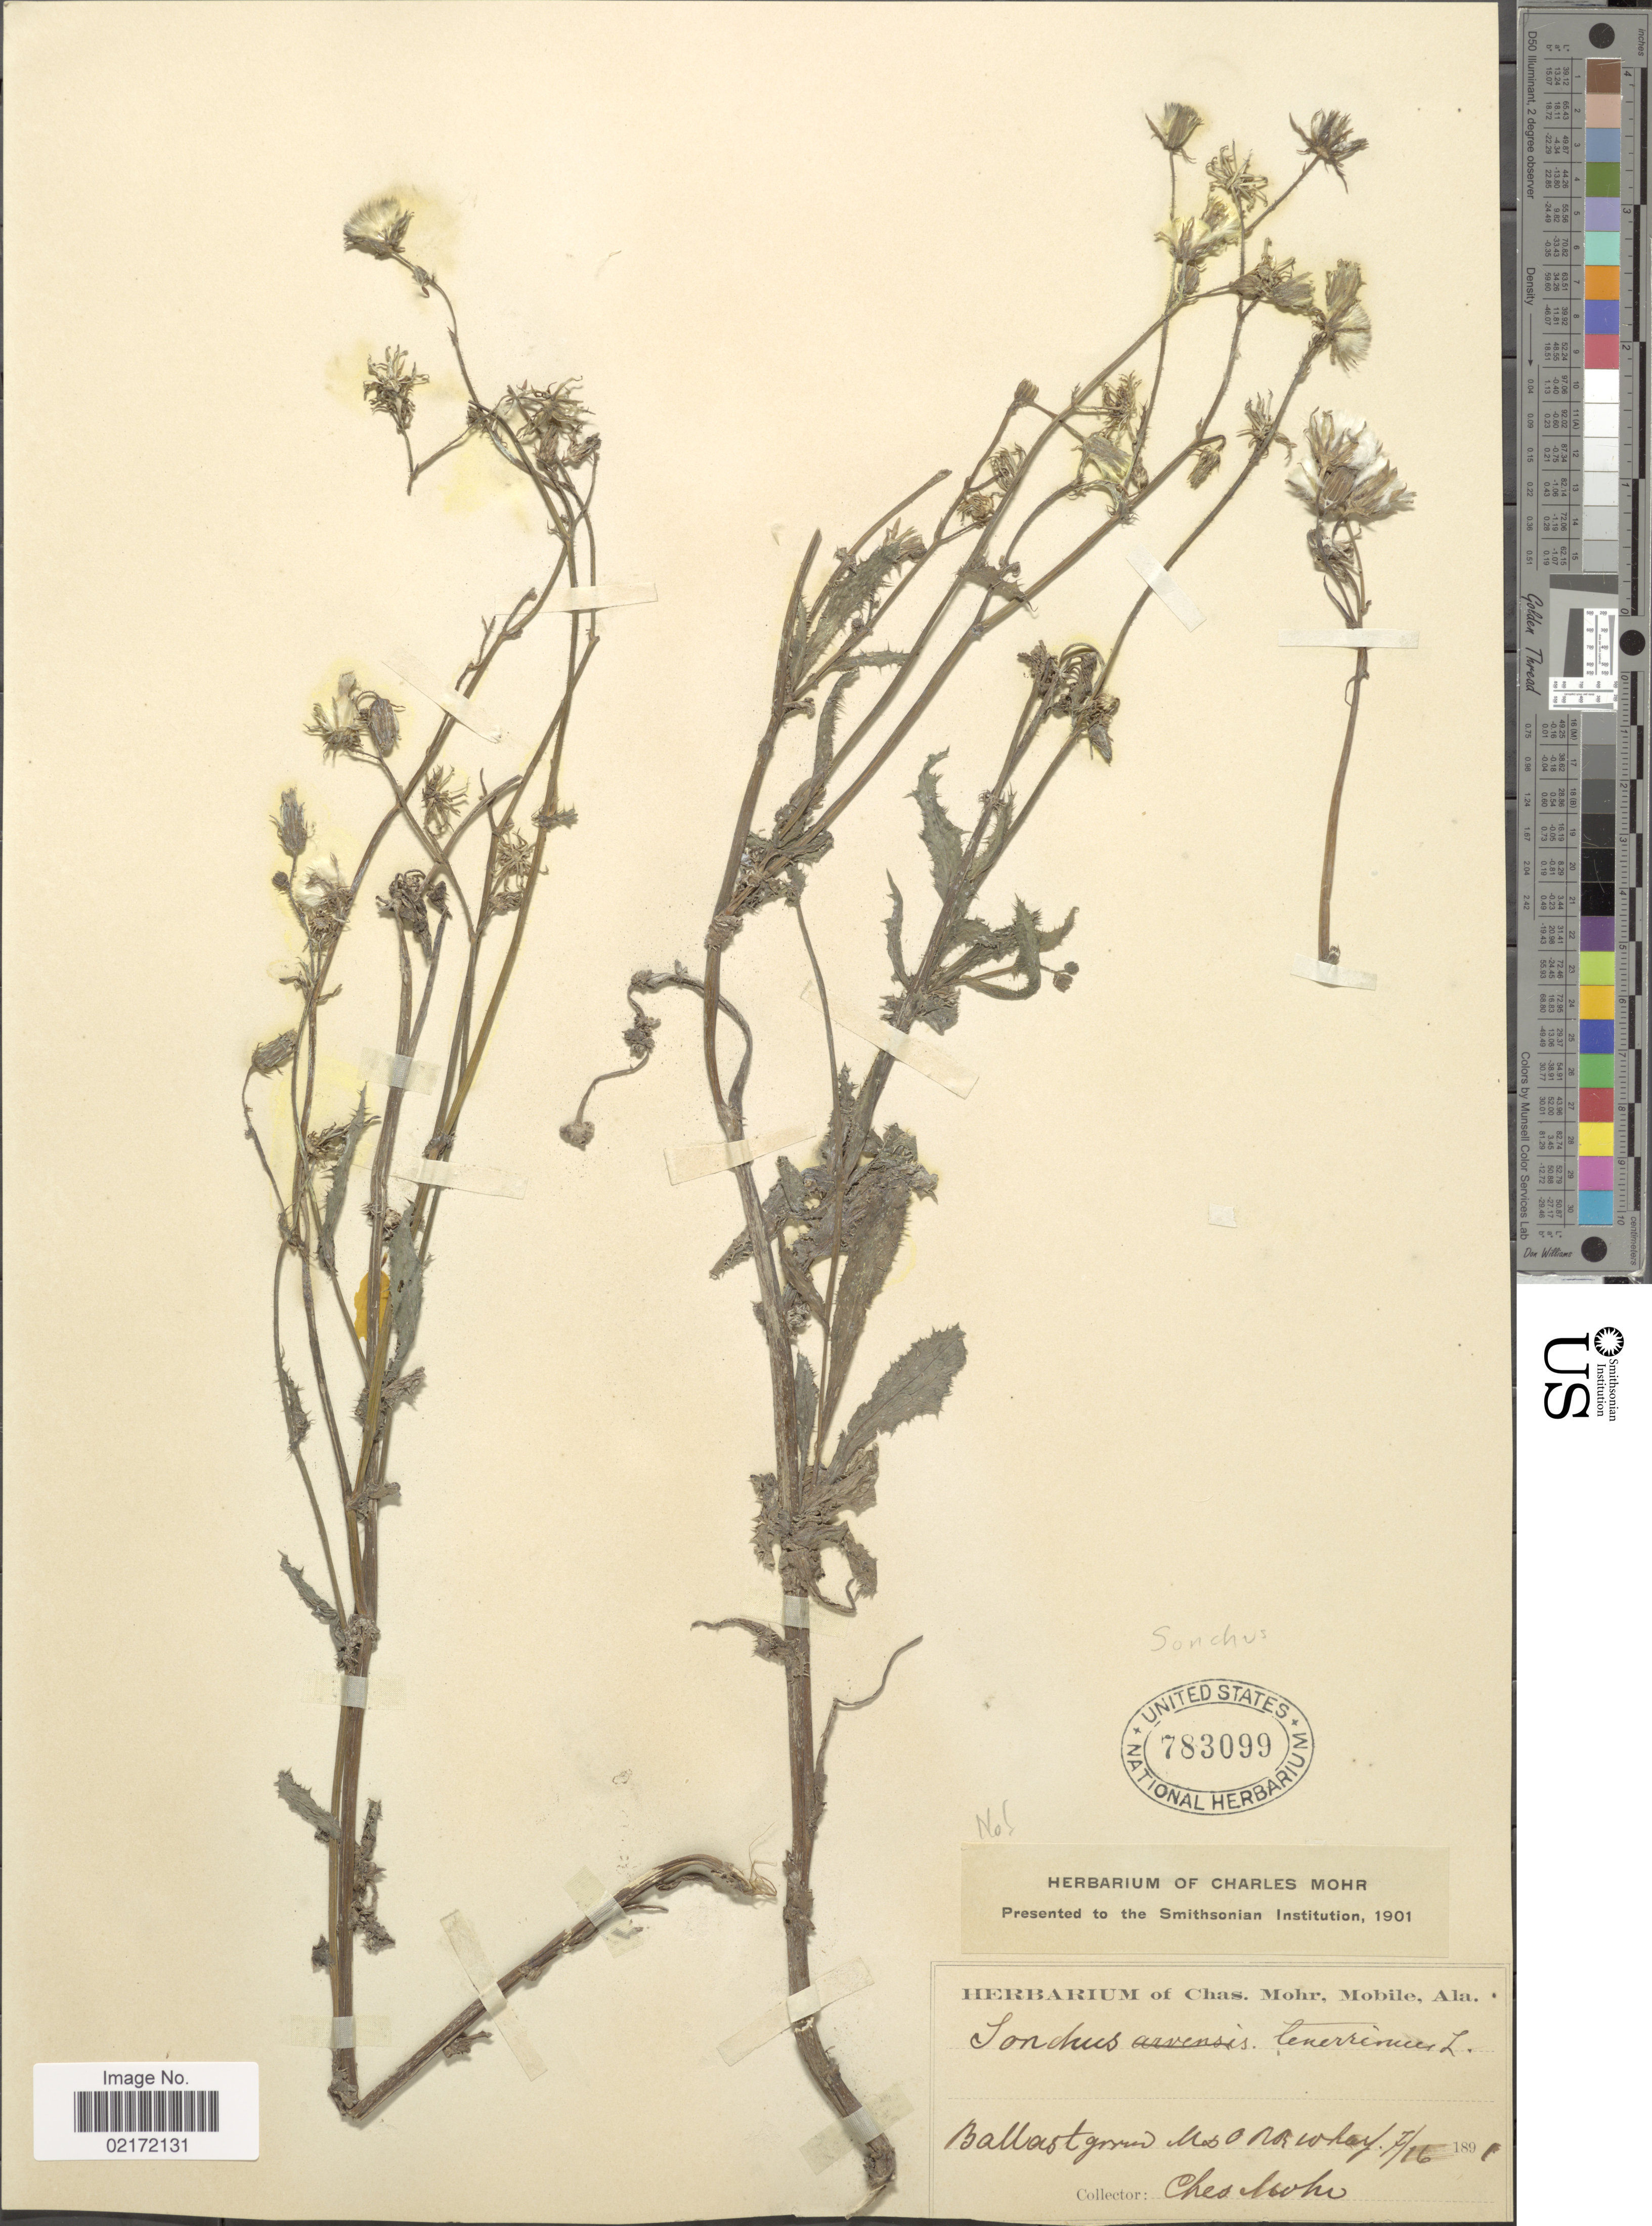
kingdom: Plantae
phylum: Tracheophyta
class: Magnoliopsida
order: Asterales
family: Asteraceae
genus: Sonchus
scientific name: Sonchus sp.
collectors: Mohr, C. T. (herbarium)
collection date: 1891-07-16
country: United States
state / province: Alabama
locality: Ballast ground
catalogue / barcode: US 783099